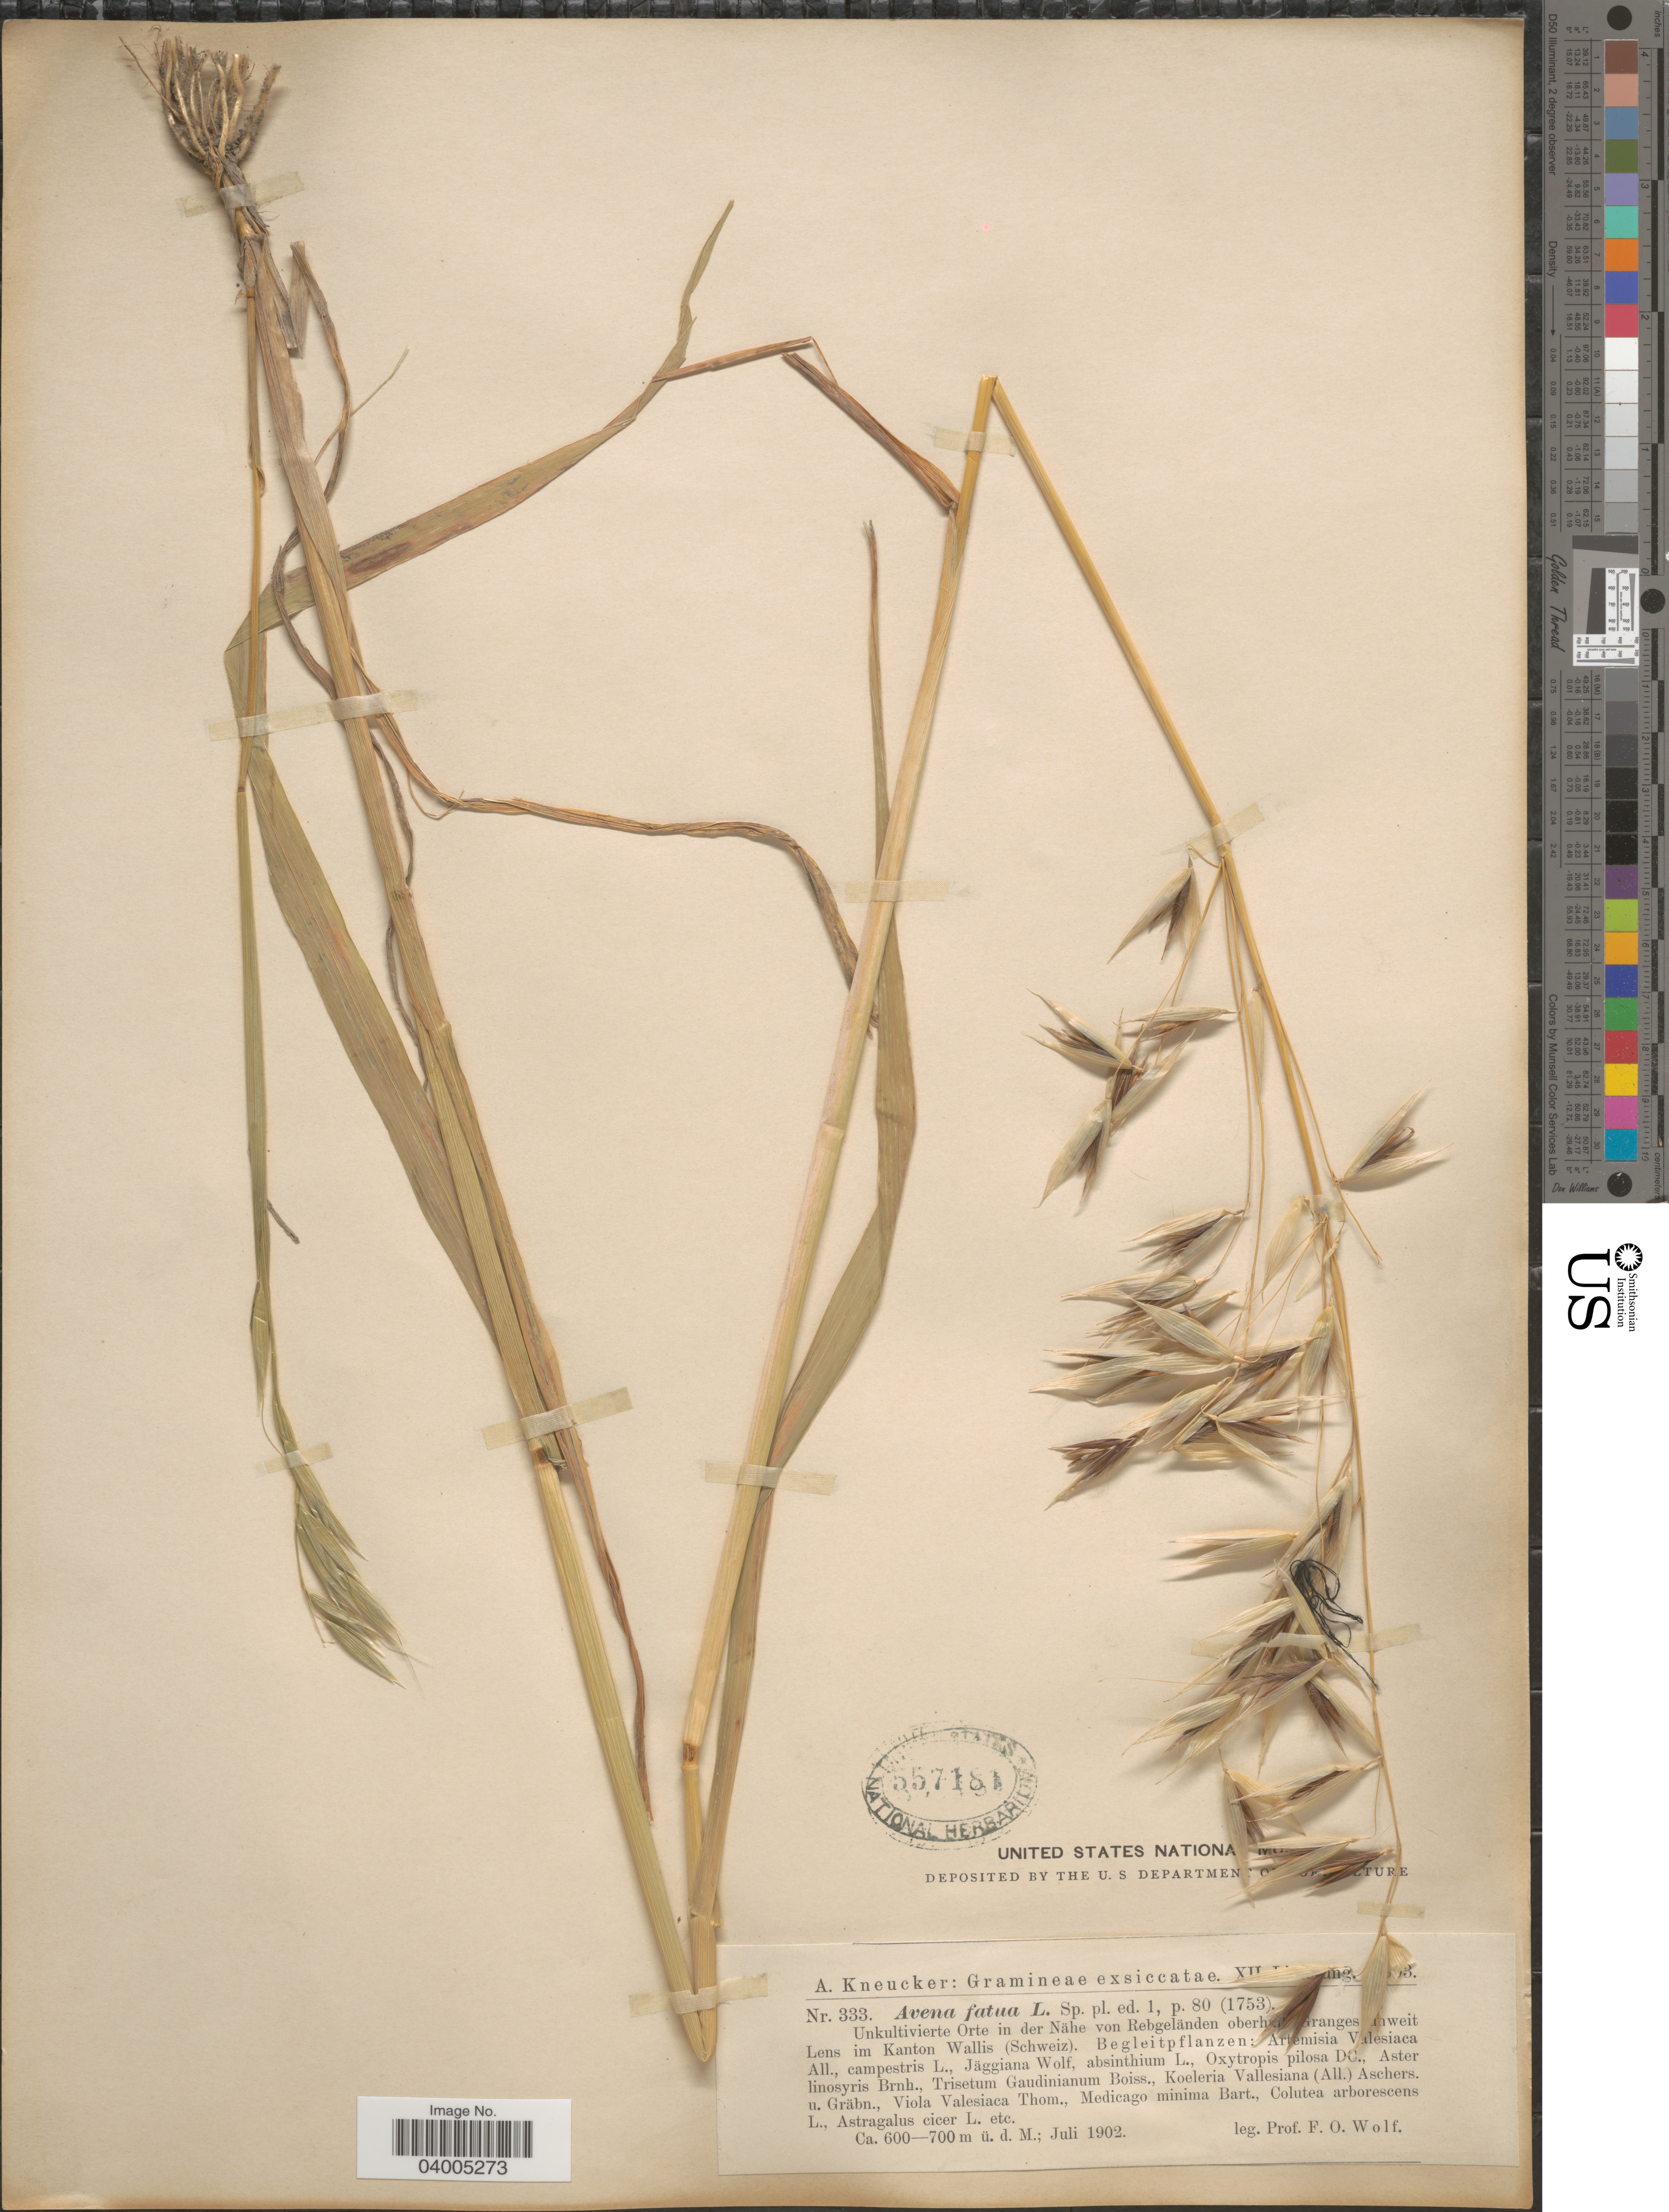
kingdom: Plantae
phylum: Tracheophyta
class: Liliopsida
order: Poales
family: Poaceae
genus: Avena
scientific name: Avena fatua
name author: L.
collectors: F. Wolf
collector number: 333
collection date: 1902-07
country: Switzerland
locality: Unkultivierte Orte in der Nähe von Rebgeländen ober[illegible text] Granges [illegible text] weit Lens im Kanton Wallis (Schweiz).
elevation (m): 600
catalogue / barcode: US 557181